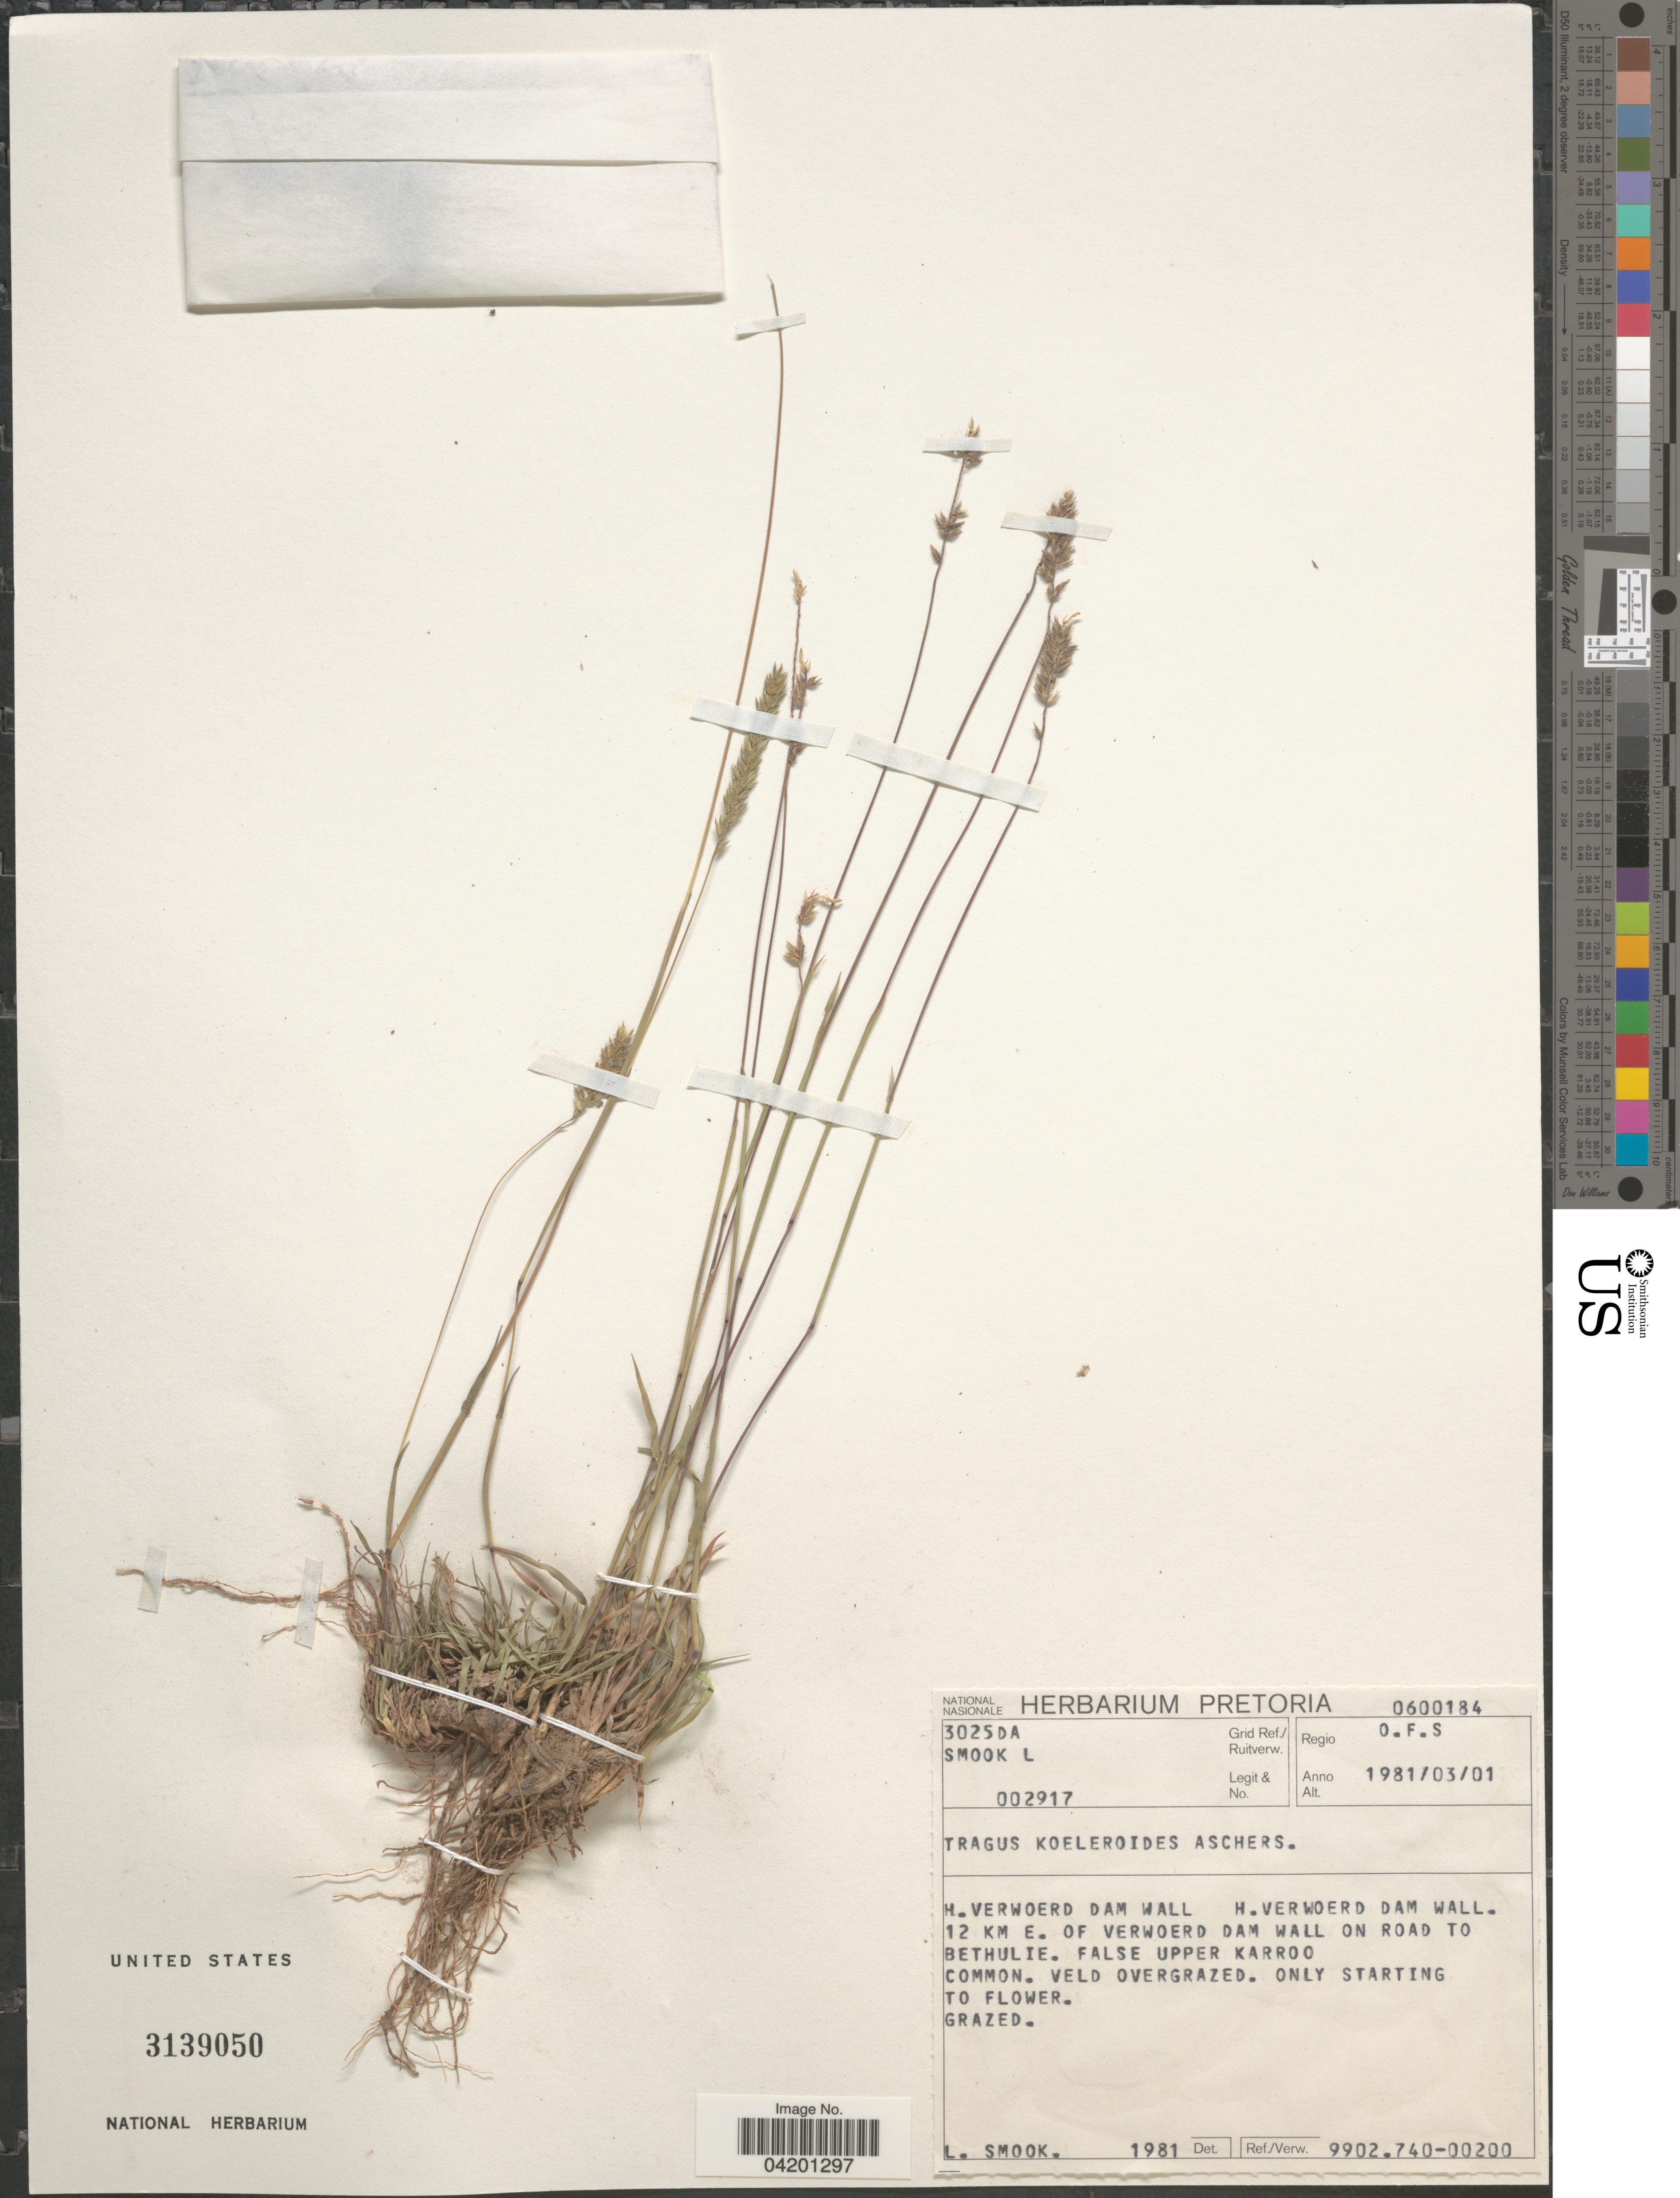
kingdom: Plantae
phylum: Tracheophyta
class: Liliopsida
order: Poales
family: Poaceae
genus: Tragus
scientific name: Tragus koelerioides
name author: Asch.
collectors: L. Smook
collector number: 002917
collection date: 1981-03-01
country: South Africa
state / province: Free State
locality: Grid Ref./Ruitverw. 3025DA. Regio O.F.S. H. Verwoerd Dam Wall H. Verwoerd Dam Wall. 12 km E. of Verwoerd Dam Wall on road to Bethulie. False Upper Karroo.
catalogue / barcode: US 3139050